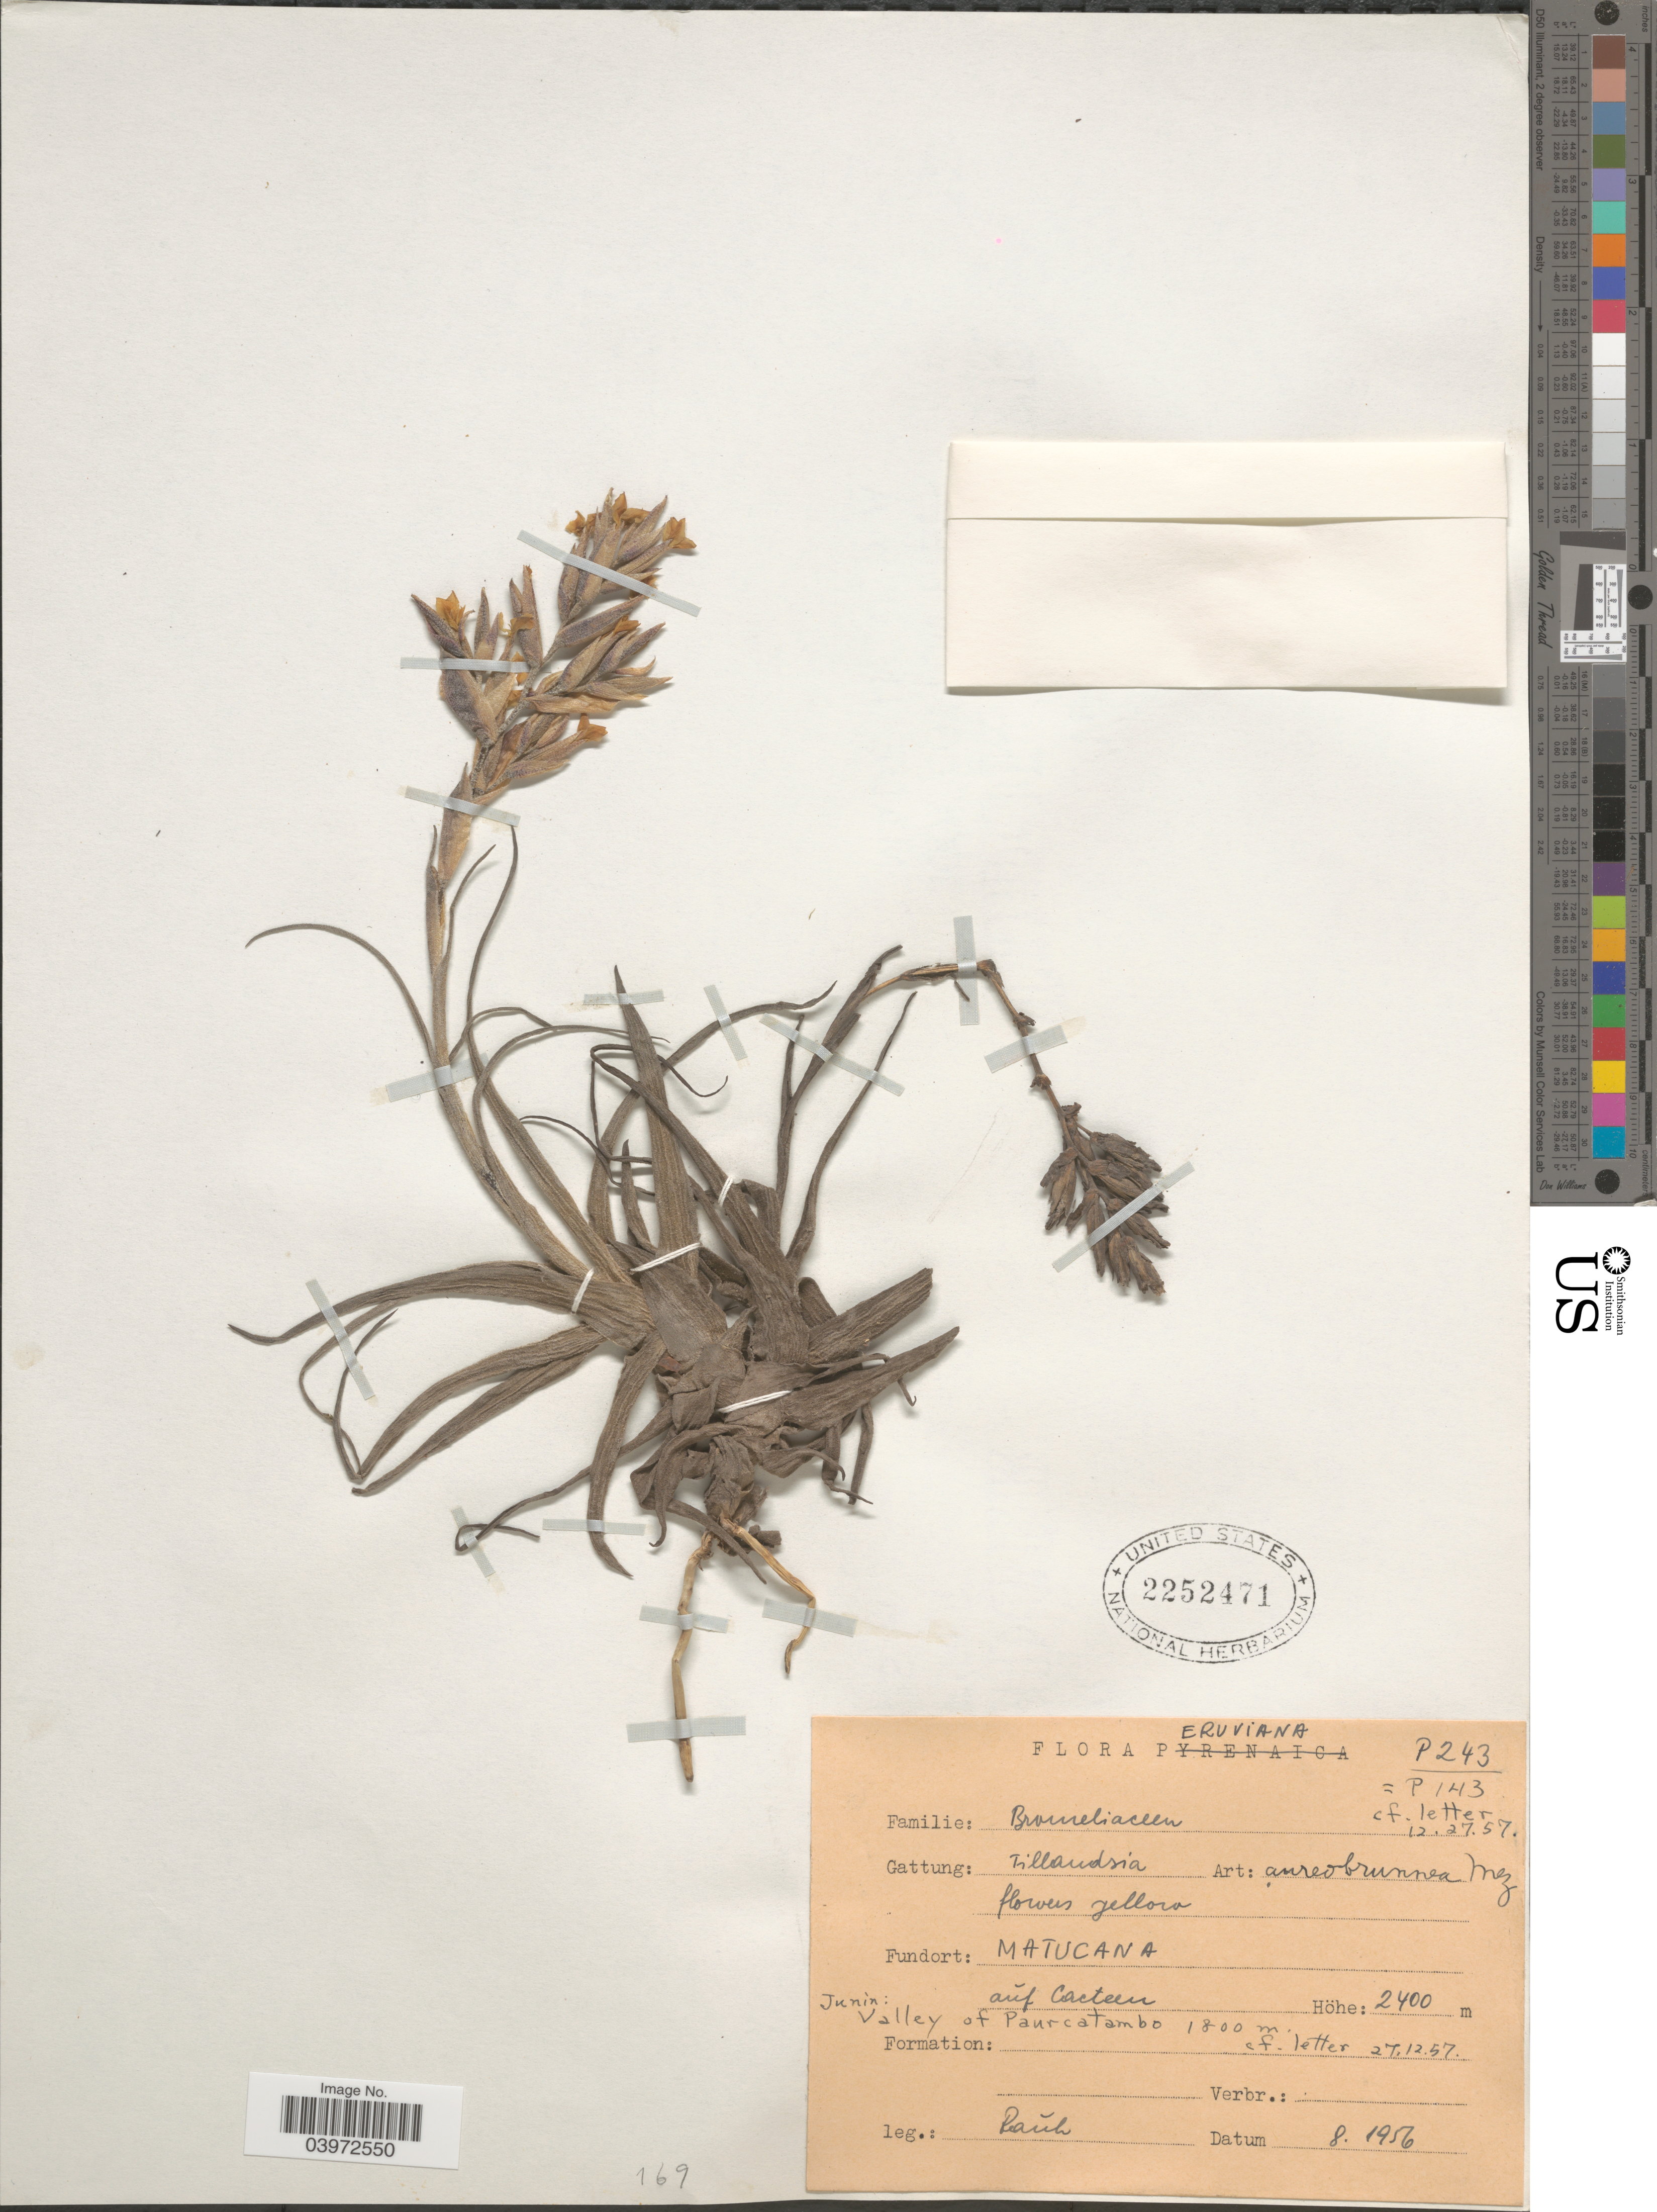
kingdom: Plantae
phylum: Tracheophyta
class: Liliopsida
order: Poales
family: Bromeliaceae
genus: Tillandsia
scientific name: Tillandsia aureobrunnea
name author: Mez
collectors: -. Rauh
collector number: P243/P143 ?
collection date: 1956-08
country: Peru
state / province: Junín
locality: Matucana. Auf Cacteen. Valley of Paurcatambo.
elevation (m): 1800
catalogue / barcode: US 2252471